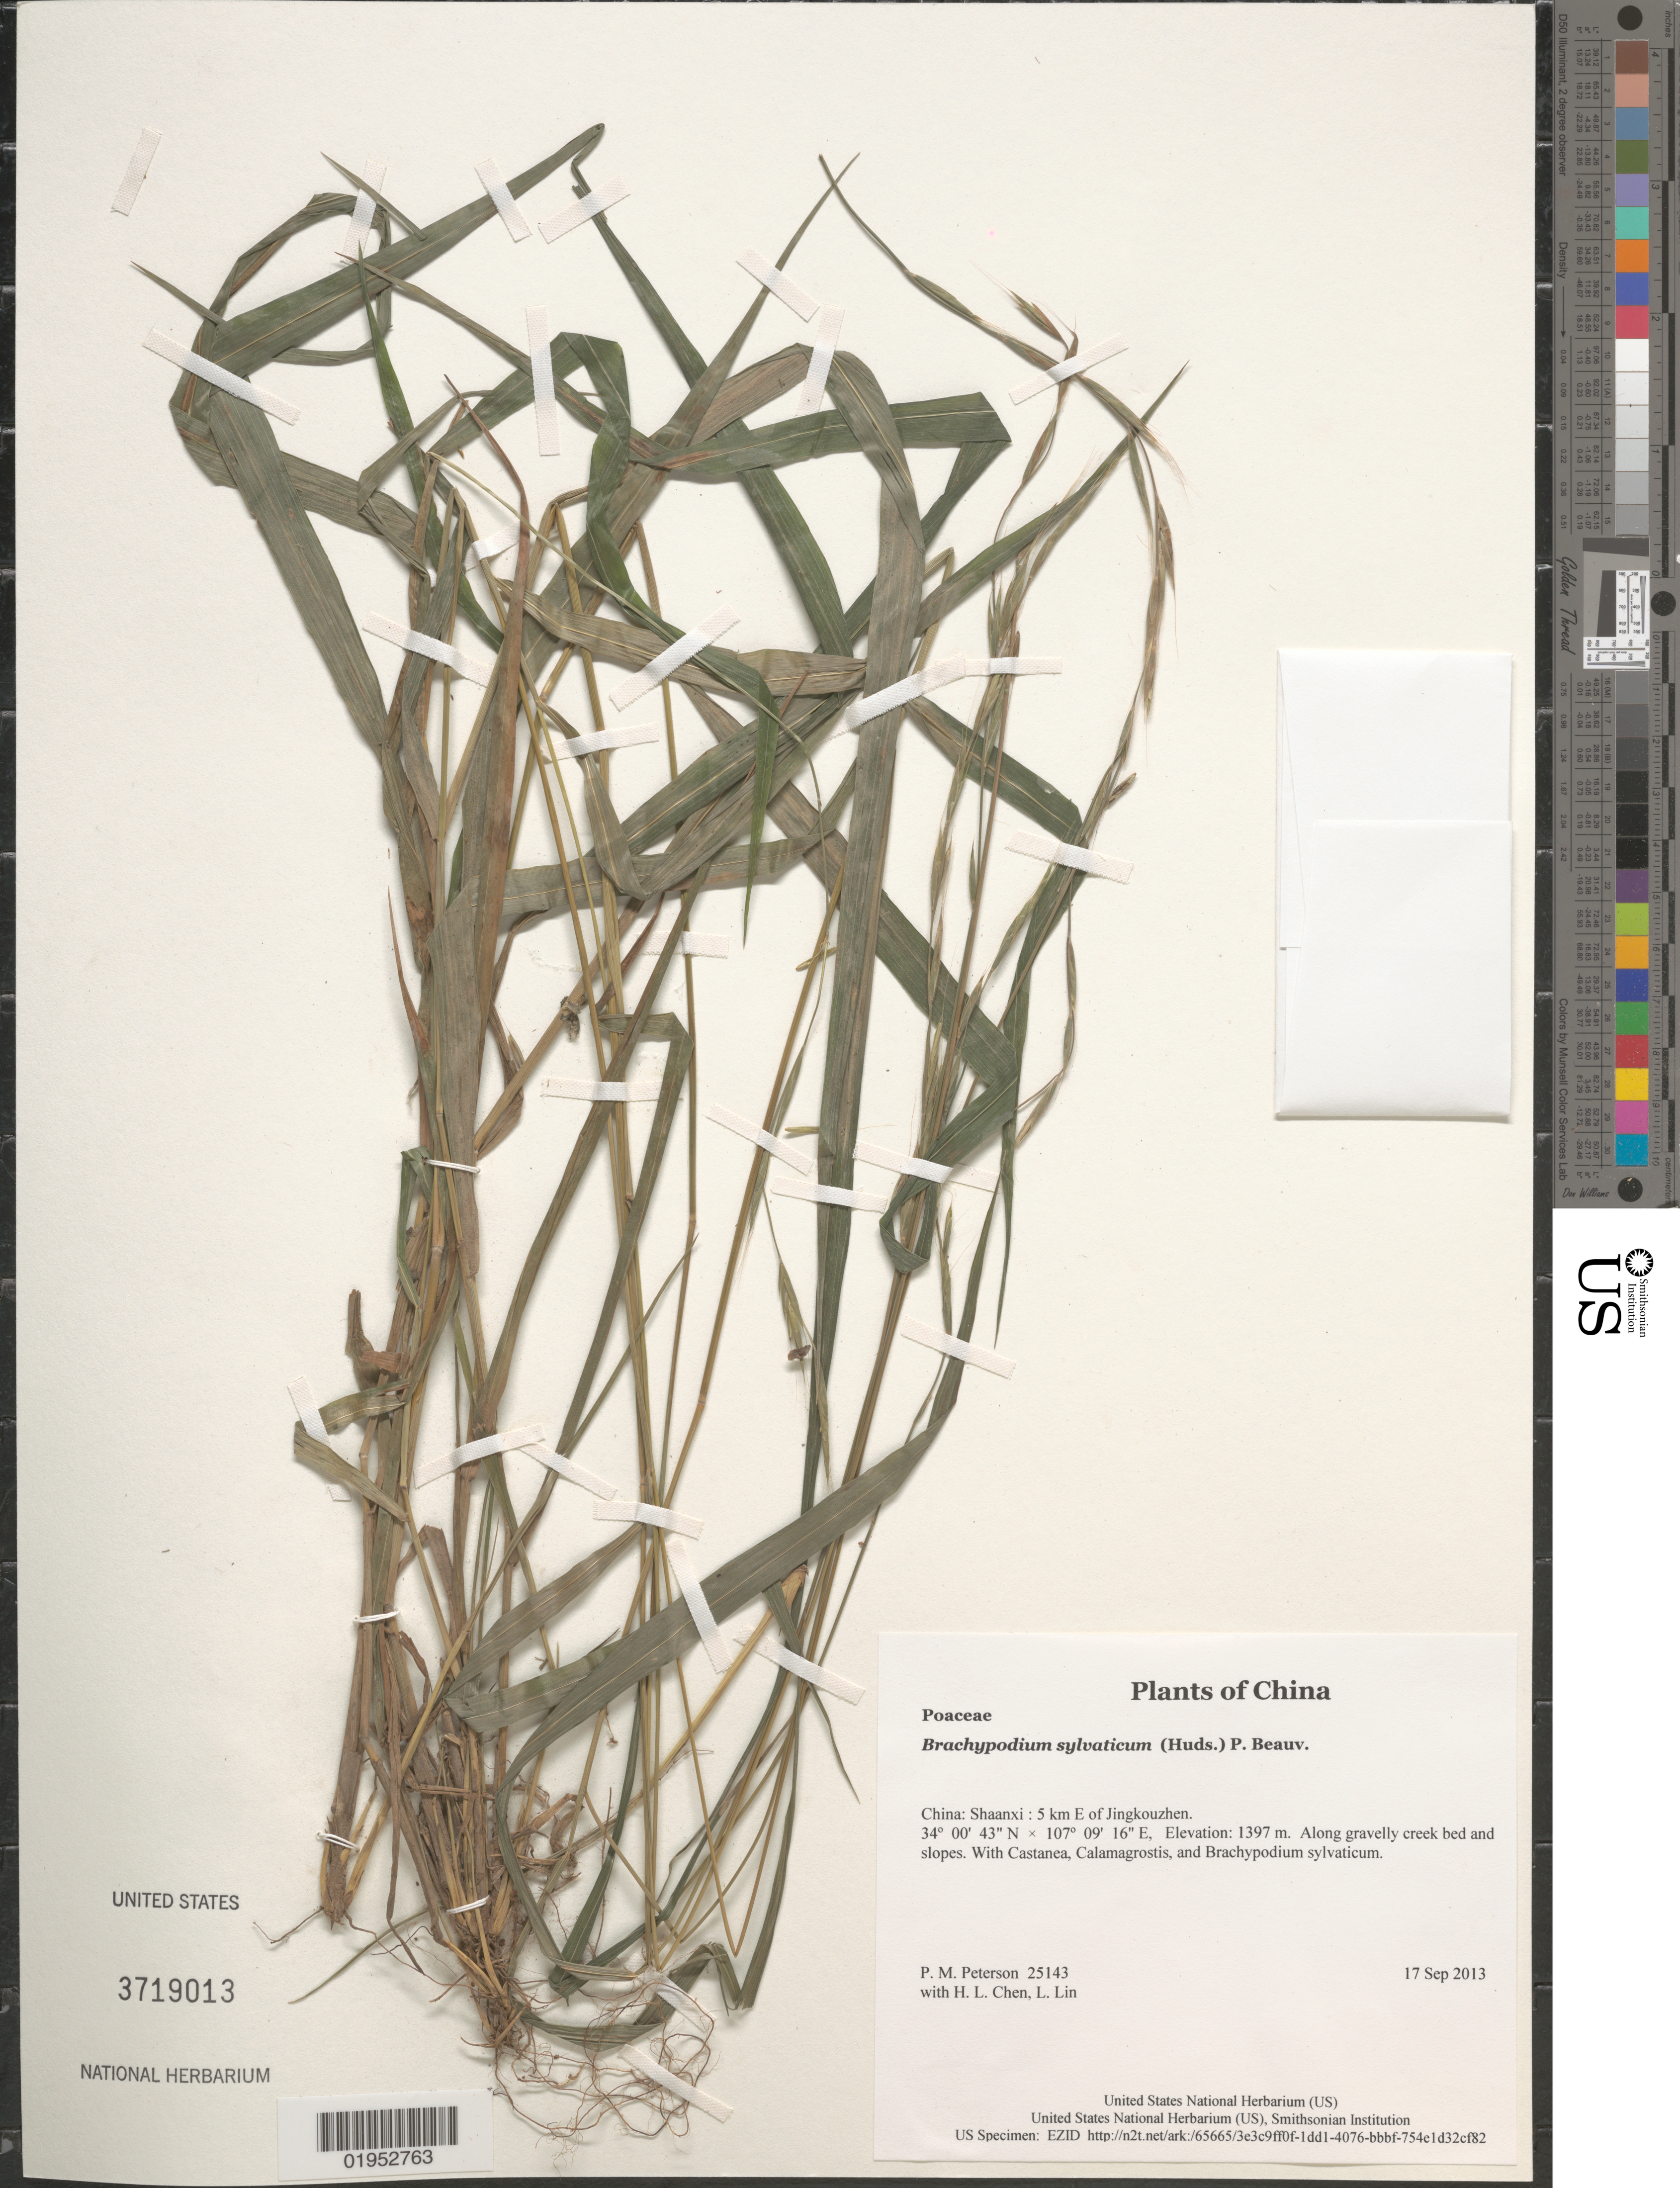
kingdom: Plantae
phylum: Tracheophyta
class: Liliopsida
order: Poales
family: Poaceae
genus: Brachypodium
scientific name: Brachypodium sylvaticum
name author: (Huds.) P. Beauv.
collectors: P. M. Peterson, H. L. Chen & L. Lin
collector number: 25143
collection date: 2013-09-17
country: China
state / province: Shaanxi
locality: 5 km E of Jingkouzhen.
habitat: Along gravelly creek bed and slopes.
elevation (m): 1397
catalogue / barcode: US 3719013